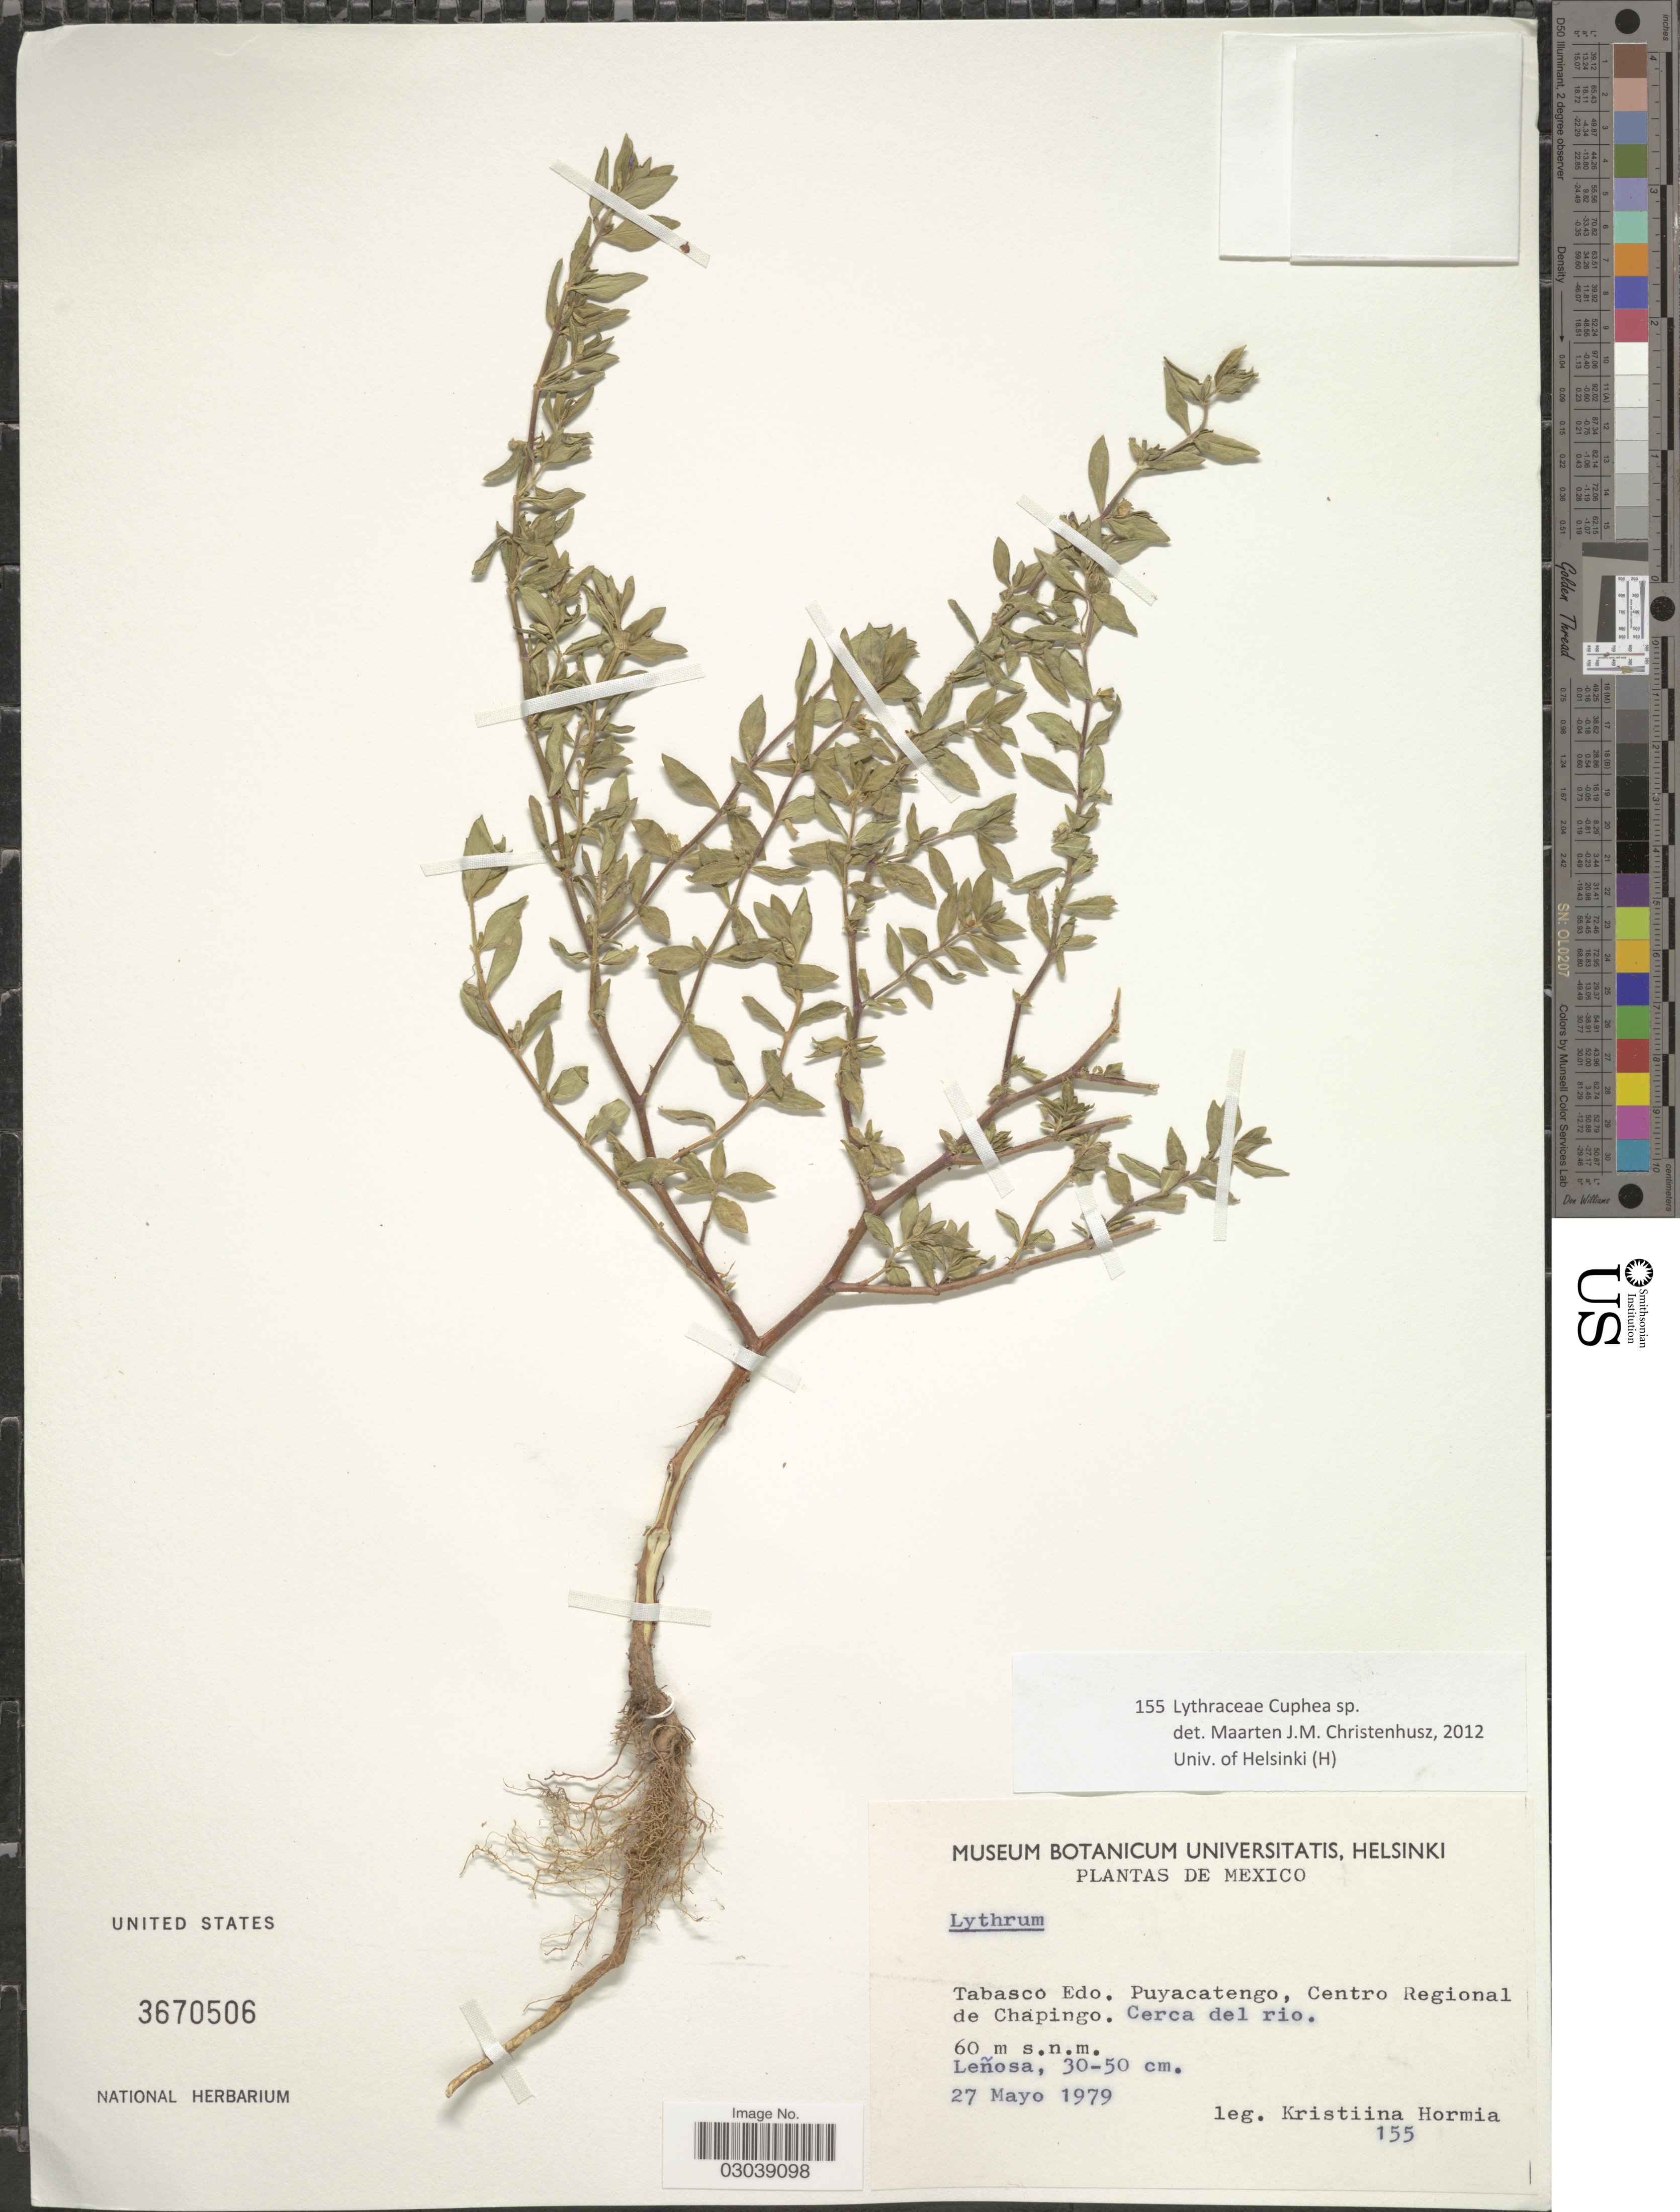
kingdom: Plantae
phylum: Tracheophyta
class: Magnoliopsida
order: Myrtales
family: Lythraceae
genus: Cuphea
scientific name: Cuphea sp.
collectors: K. Hormia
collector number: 155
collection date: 1979-05-27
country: Mexico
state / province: Tabasco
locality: Edo. Puyacatengo, Centro Regional de Chapingo. Cerca del rio.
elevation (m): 60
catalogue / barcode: US 3670506